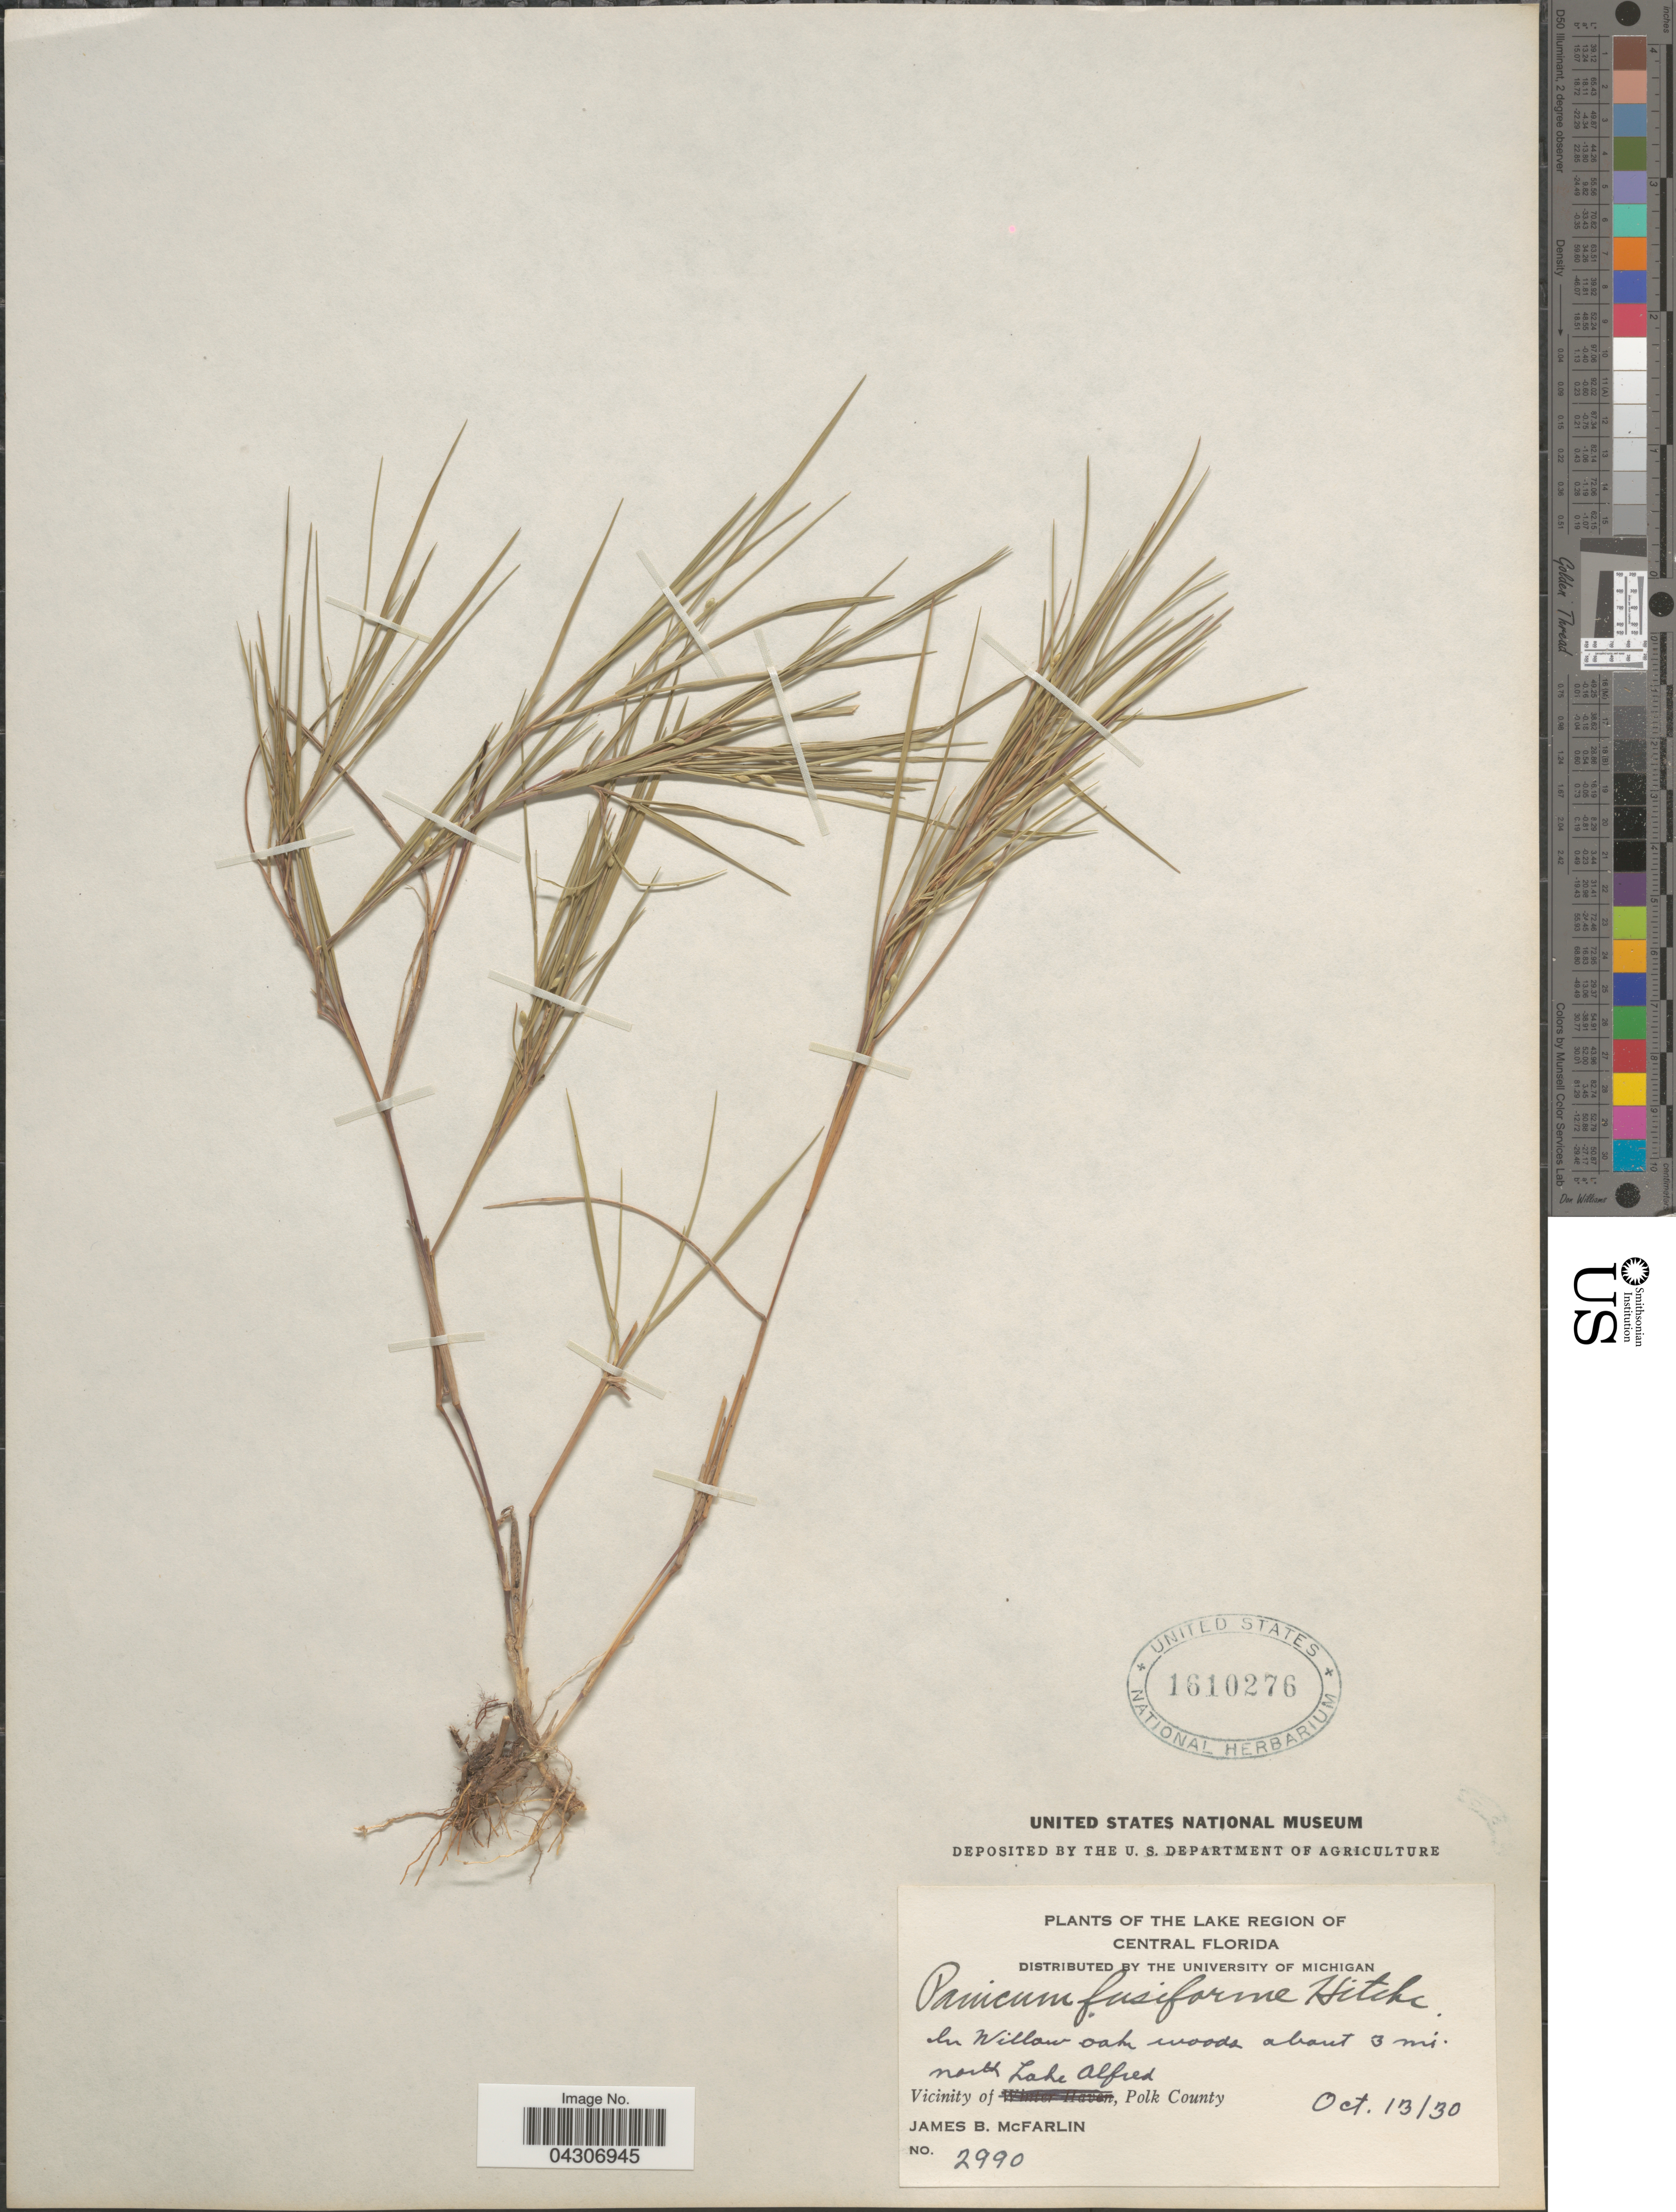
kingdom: Plantae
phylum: Tracheophyta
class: Liliopsida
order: Poales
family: Poaceae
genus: Dichanthelium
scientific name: Dichanthelium aciculare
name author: (Desv. ex Poir.) Gould & C.A. Clark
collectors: J. McFarlin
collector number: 2990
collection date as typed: Transcribed d/m/y: 13/10/30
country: United States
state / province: Florida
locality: The Lake Region Of Central Florida. On Willow oaks woods about 3 mi. Vicinity of north Lake Alfred, Polk County.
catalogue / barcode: US 1610276